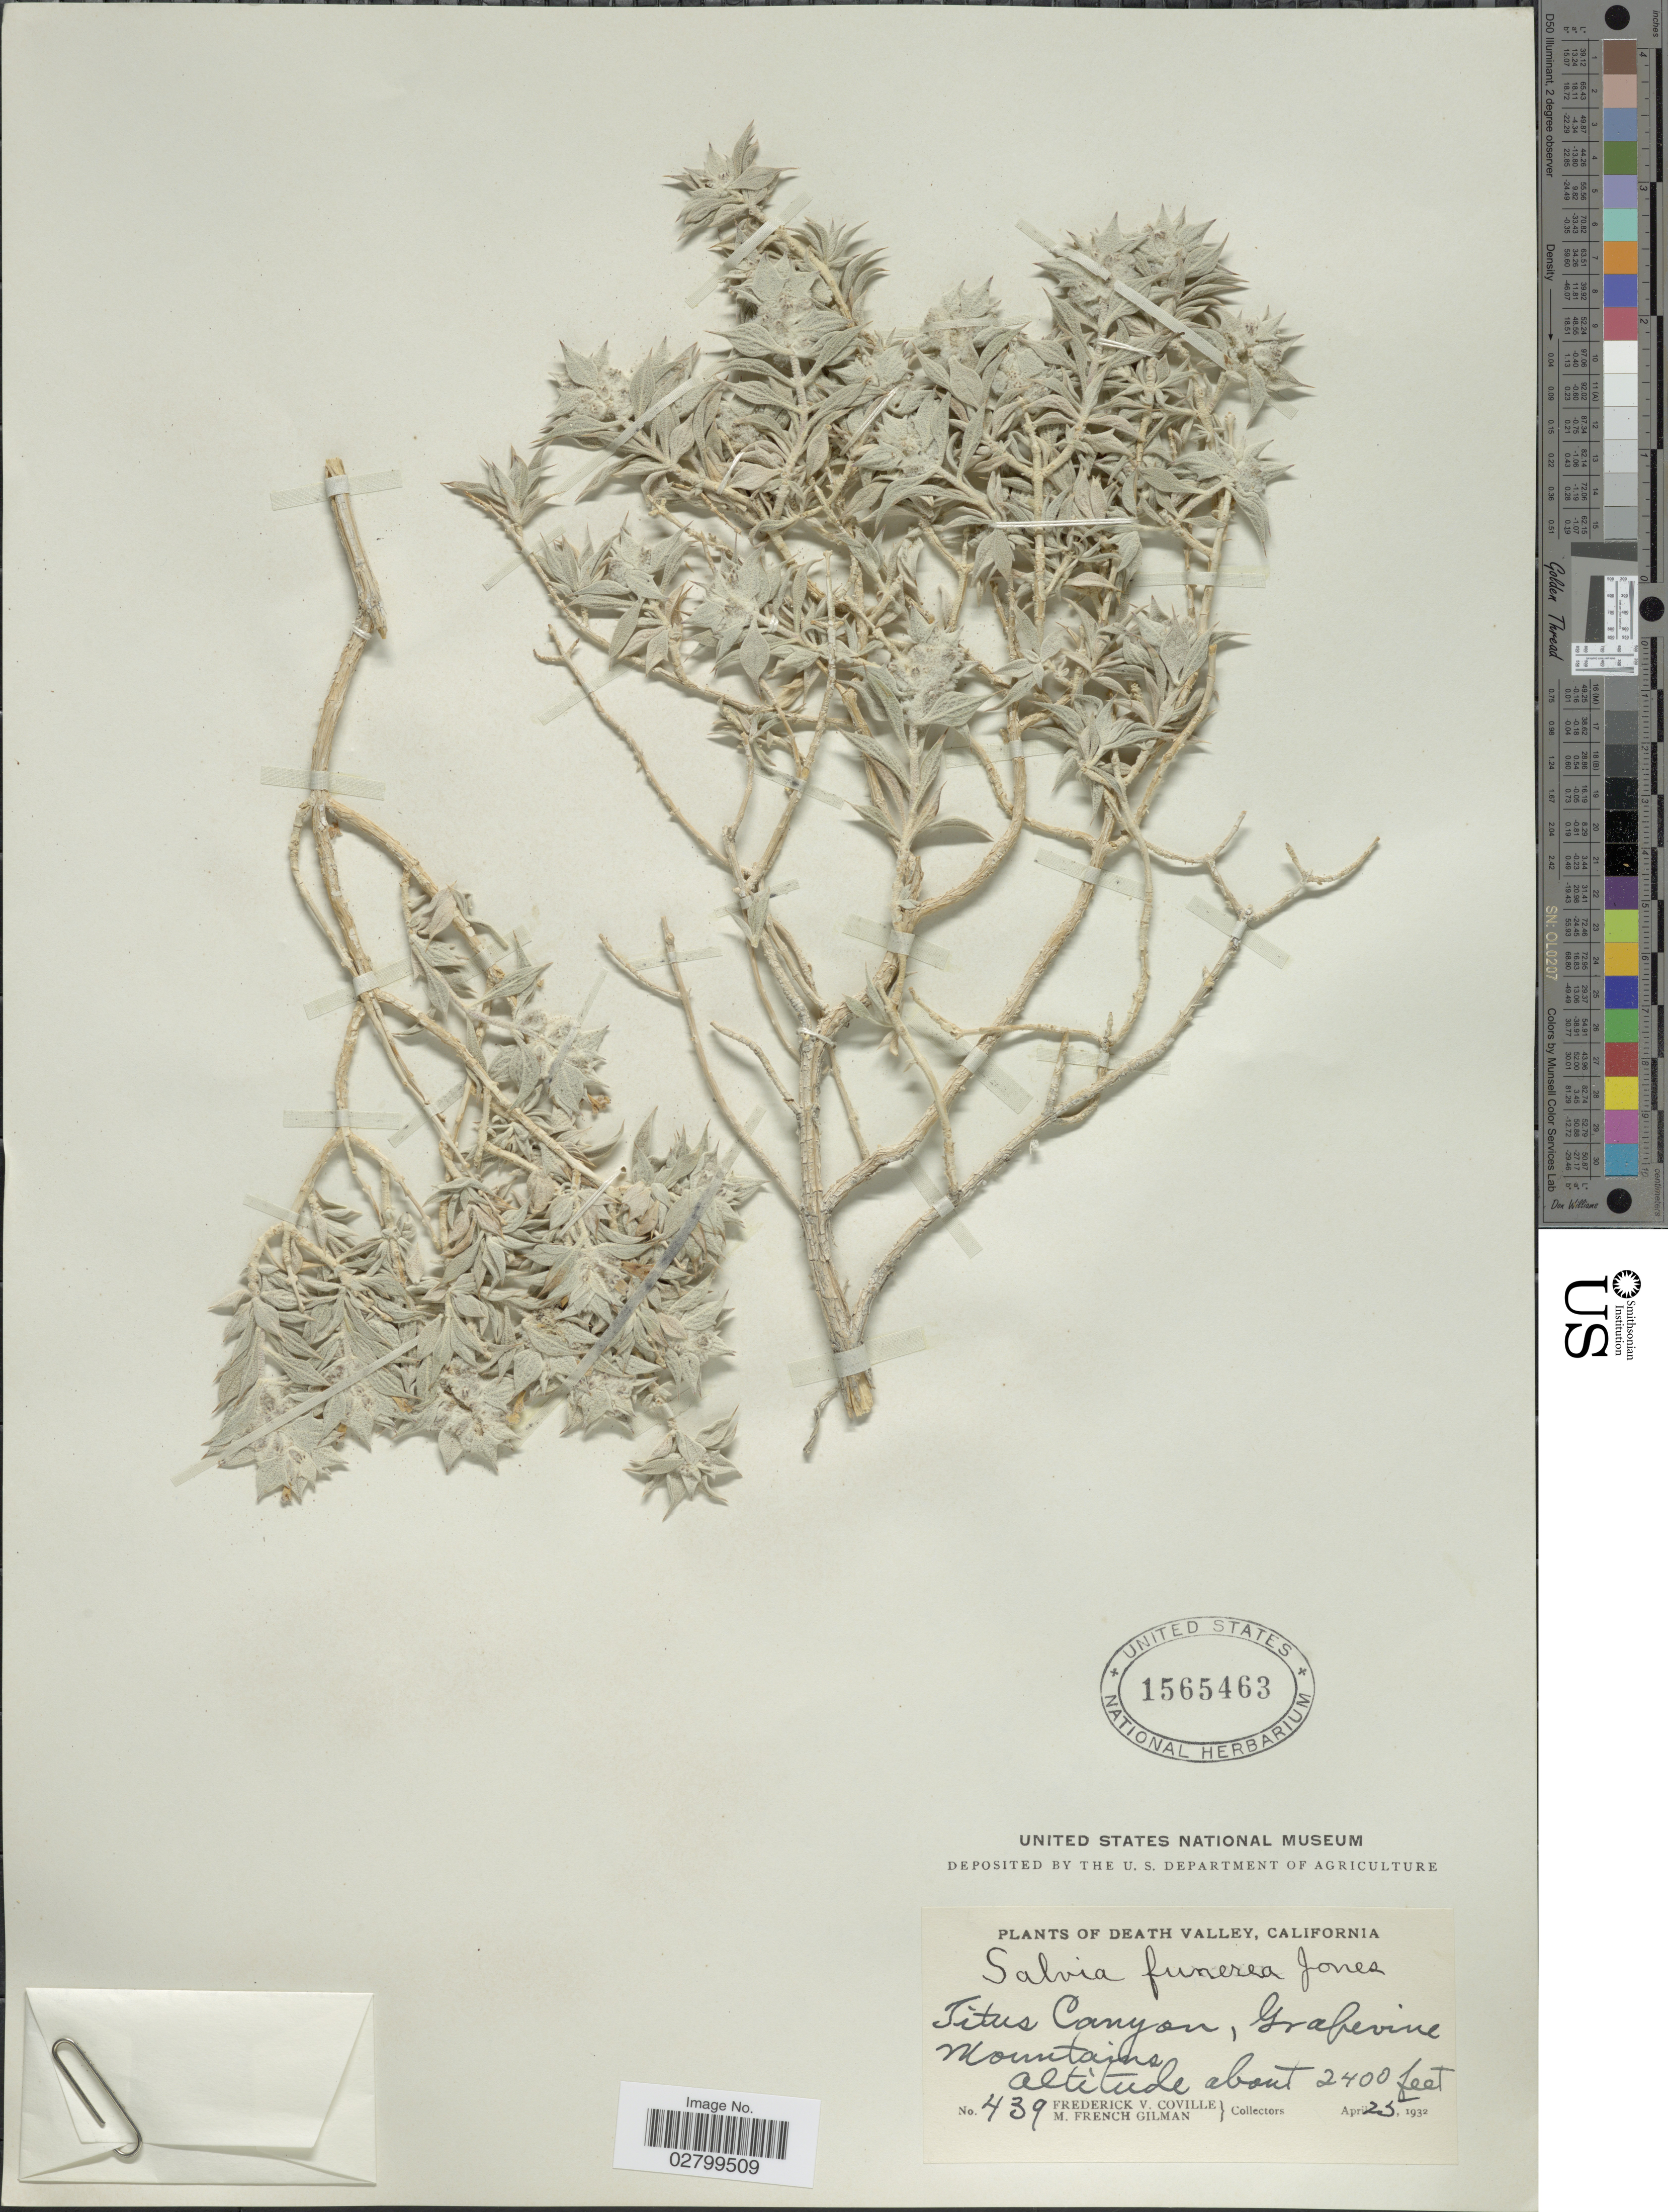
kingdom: Plantae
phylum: Tracheophyta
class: Magnoliopsida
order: Lamiales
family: Lamiaceae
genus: Salvia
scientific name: Salvia funerea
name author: M.E. Jones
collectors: F. V. Coville & M. F. Gilman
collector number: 439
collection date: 1932-04-25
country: United States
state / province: California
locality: Titus Canyon, Grapevine Mountains.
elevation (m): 732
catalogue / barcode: US 1565463